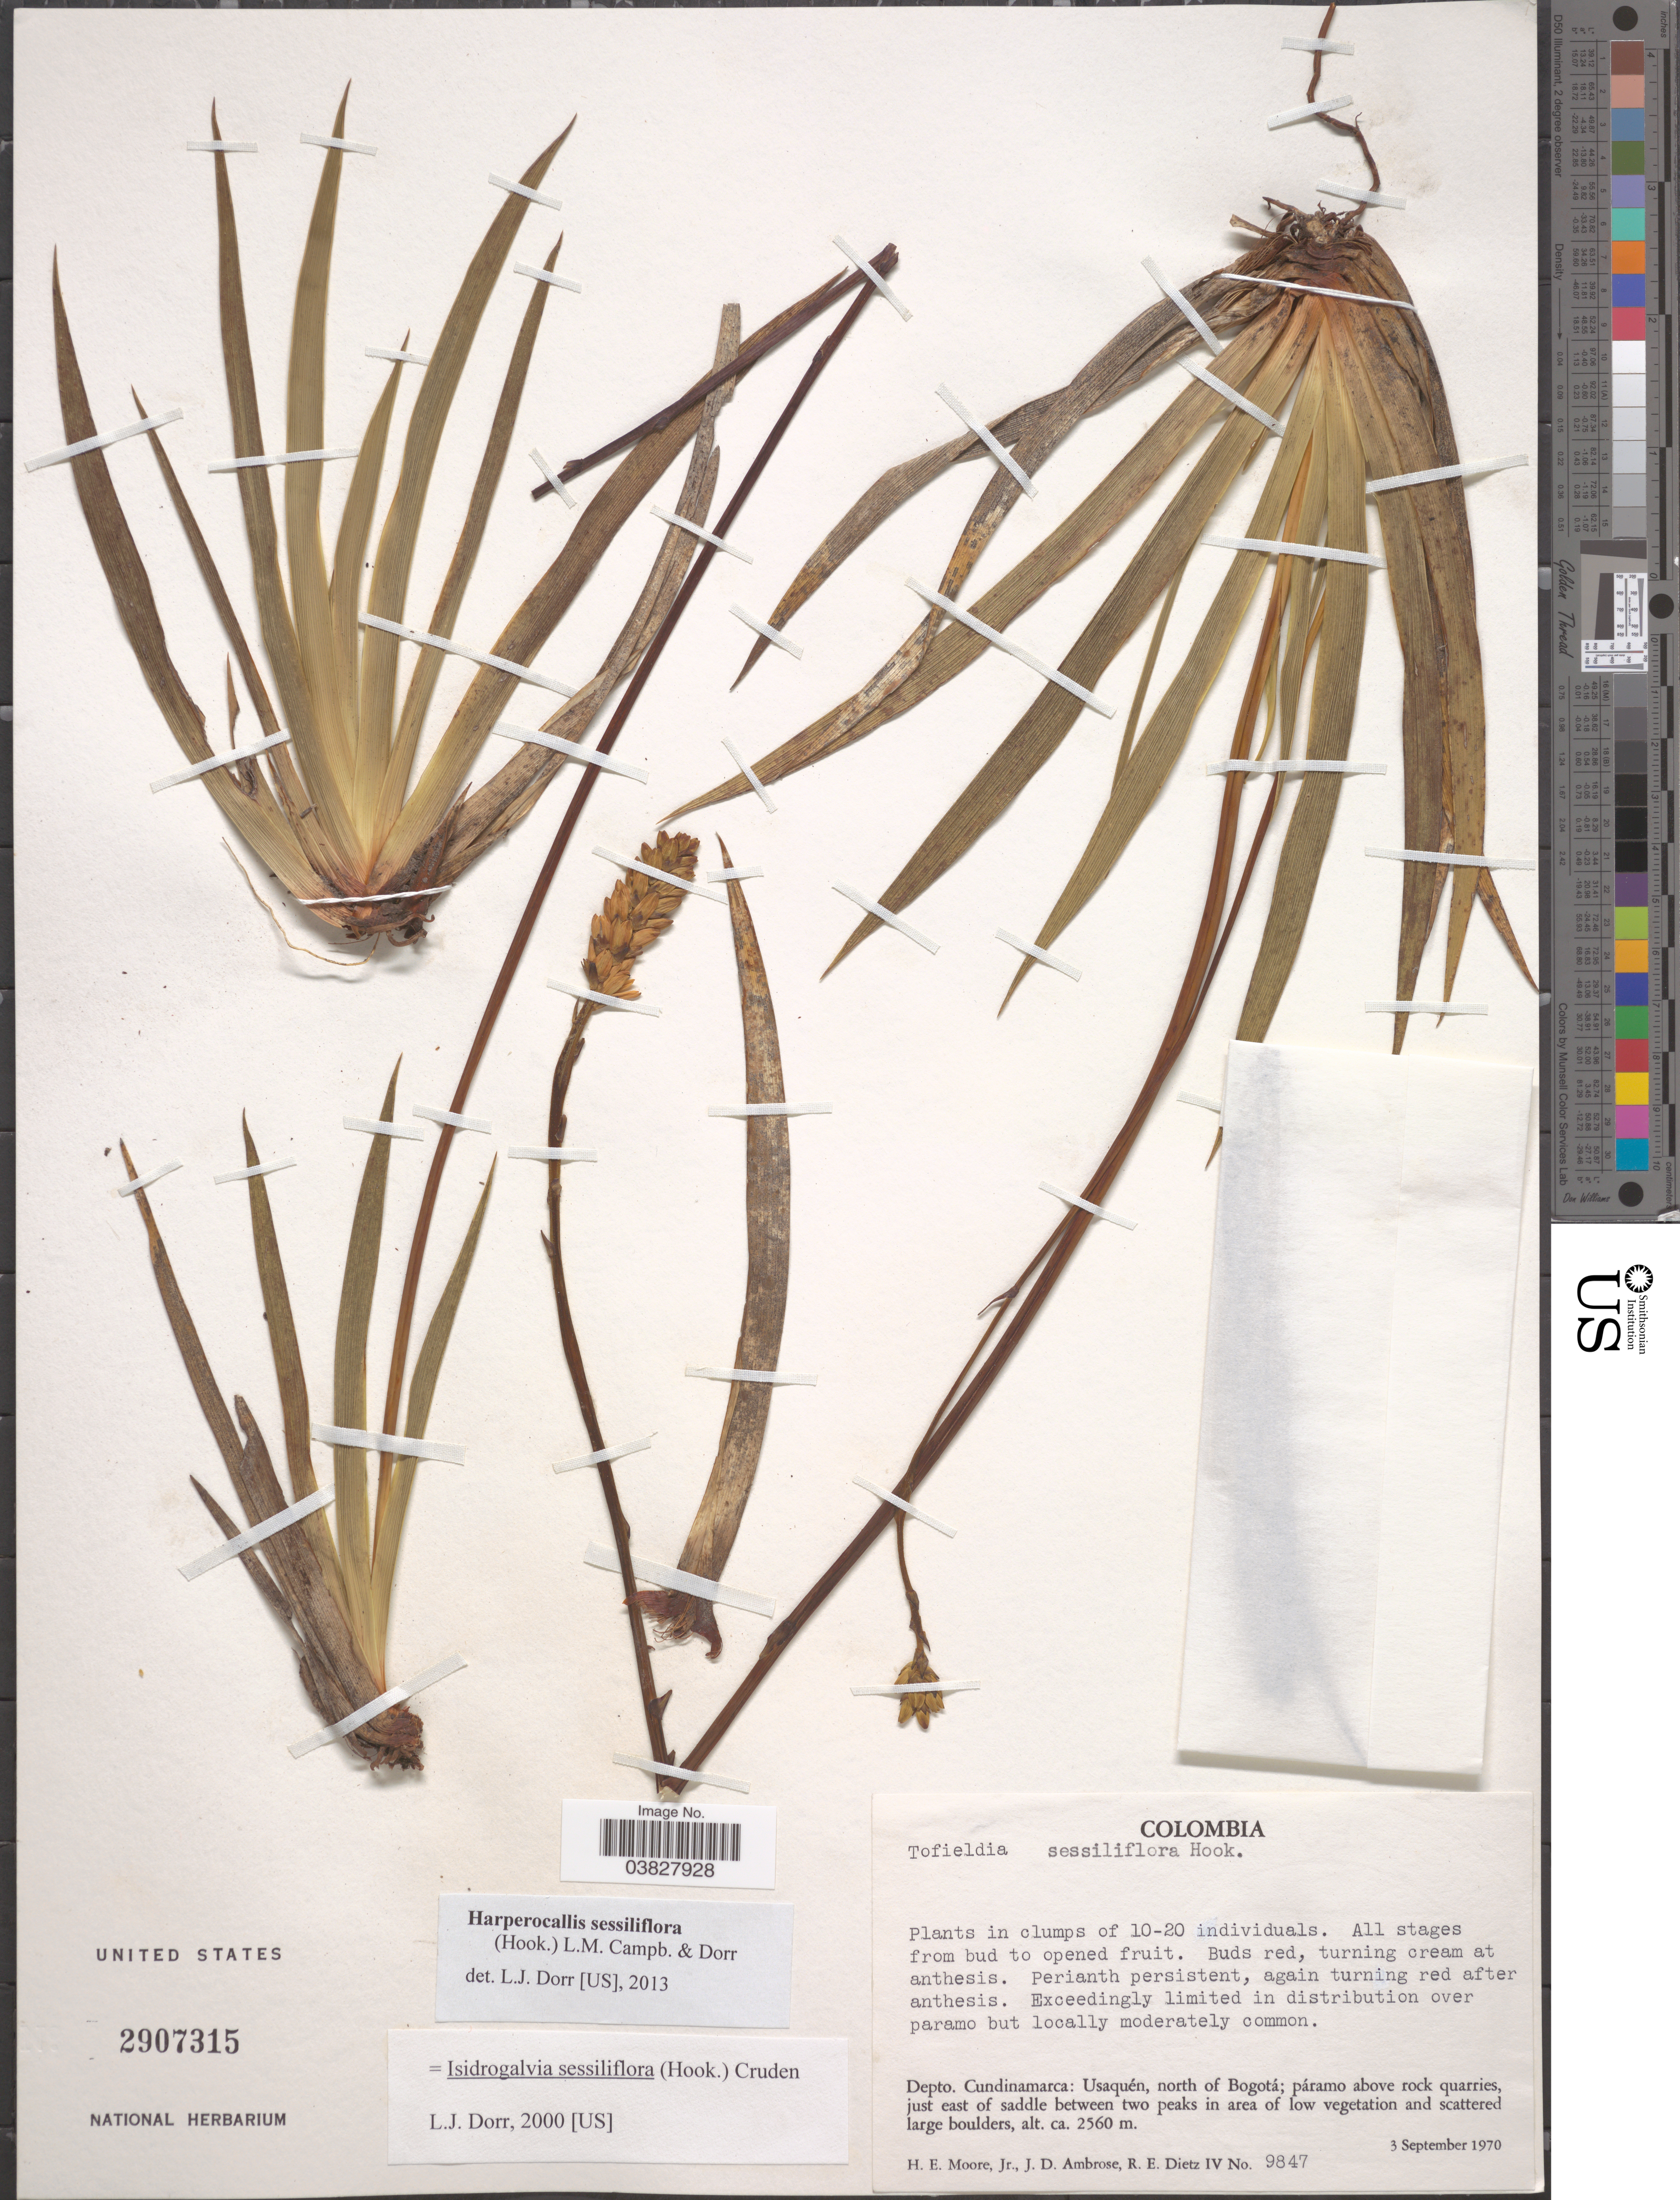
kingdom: Plantae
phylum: Tracheophyta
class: Liliopsida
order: Alismatales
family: Tofieldiaceae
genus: Harperocallis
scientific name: Harperocallis sessiliflora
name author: (Hook.) L.M. Campb. & Dorr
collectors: H. Moore, J. D. Ambrose & R. Dietz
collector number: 9847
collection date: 1970-09-03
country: Colombia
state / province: Cundinamarca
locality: Depto. Cundinamarca: Usaquén, north of Bogotá; páramo above rock quarries, just east of saddle between two peaks in area of low vegetation and scattered large boulders.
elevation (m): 2560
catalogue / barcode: US 2907315